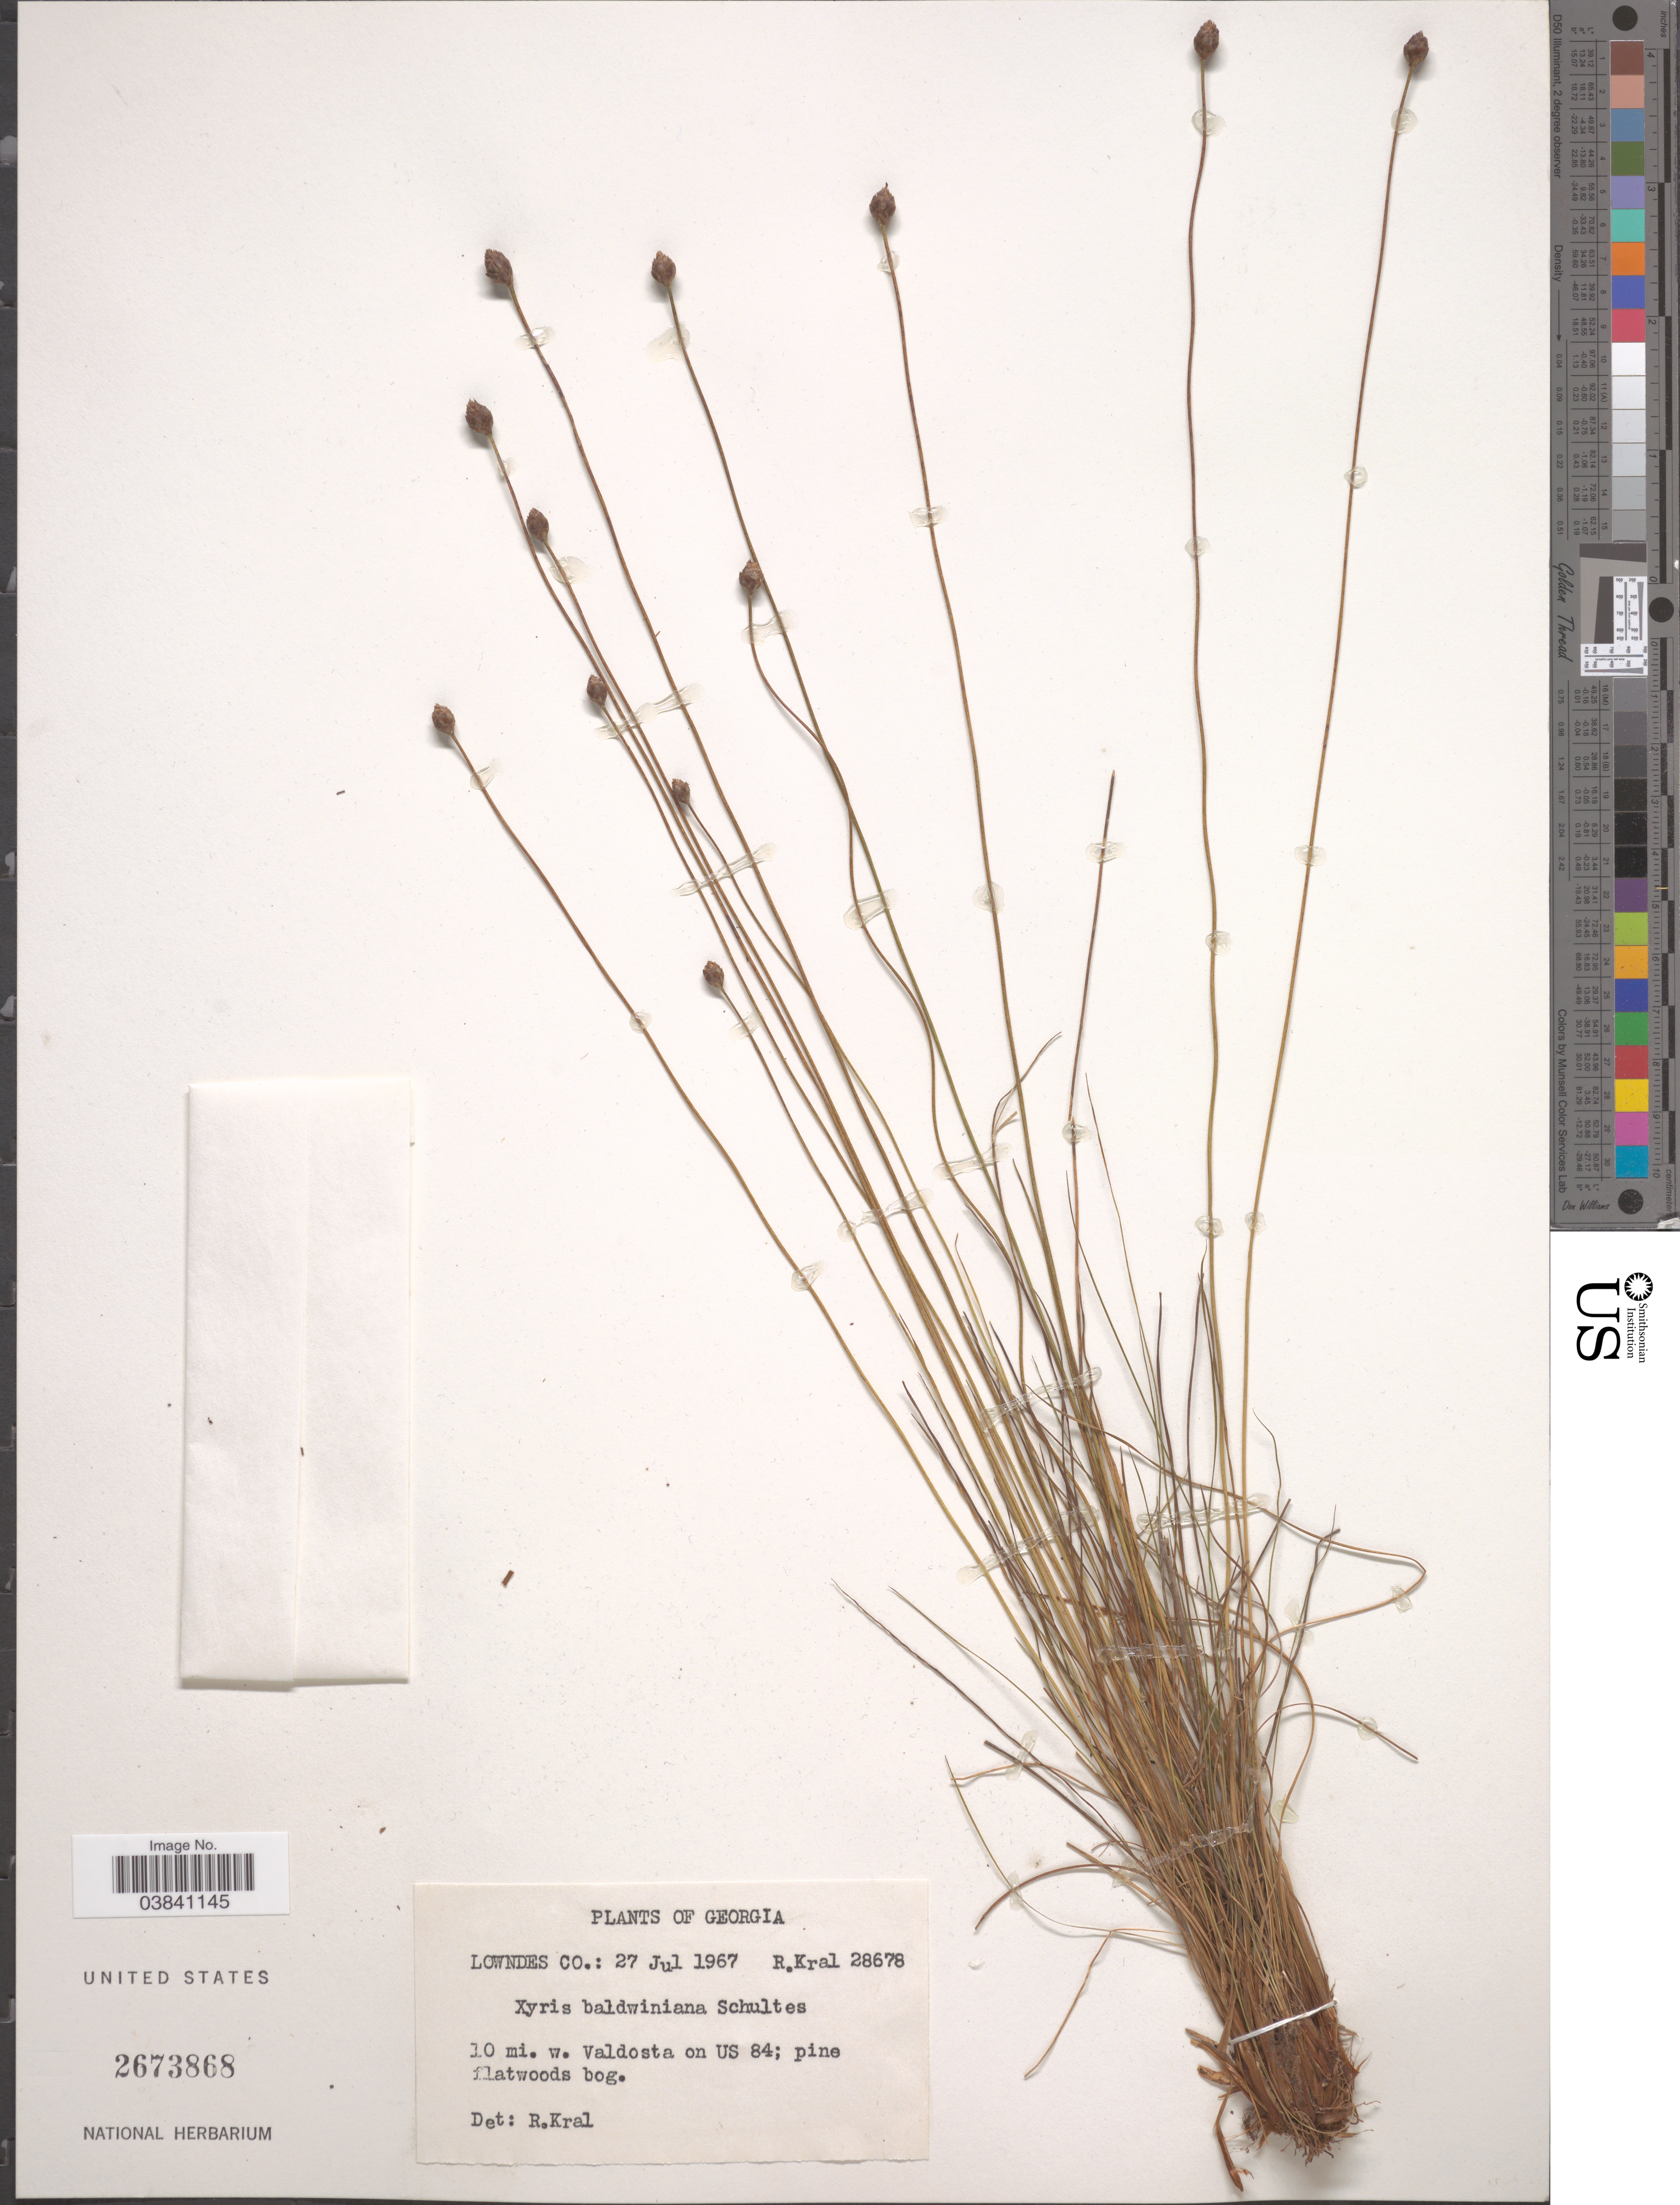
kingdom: Plantae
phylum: Tracheophyta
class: Liliopsida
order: Poales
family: Xyridaceae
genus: Xyris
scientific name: Xyris baldwiniana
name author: Schult.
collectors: R. Kral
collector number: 28678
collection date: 1967-07-27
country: United States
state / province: Georgia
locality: Lowndes Co.: 10 mi. w. Valdosta on US 84; pine flatwoods bog.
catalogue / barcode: US 2673868